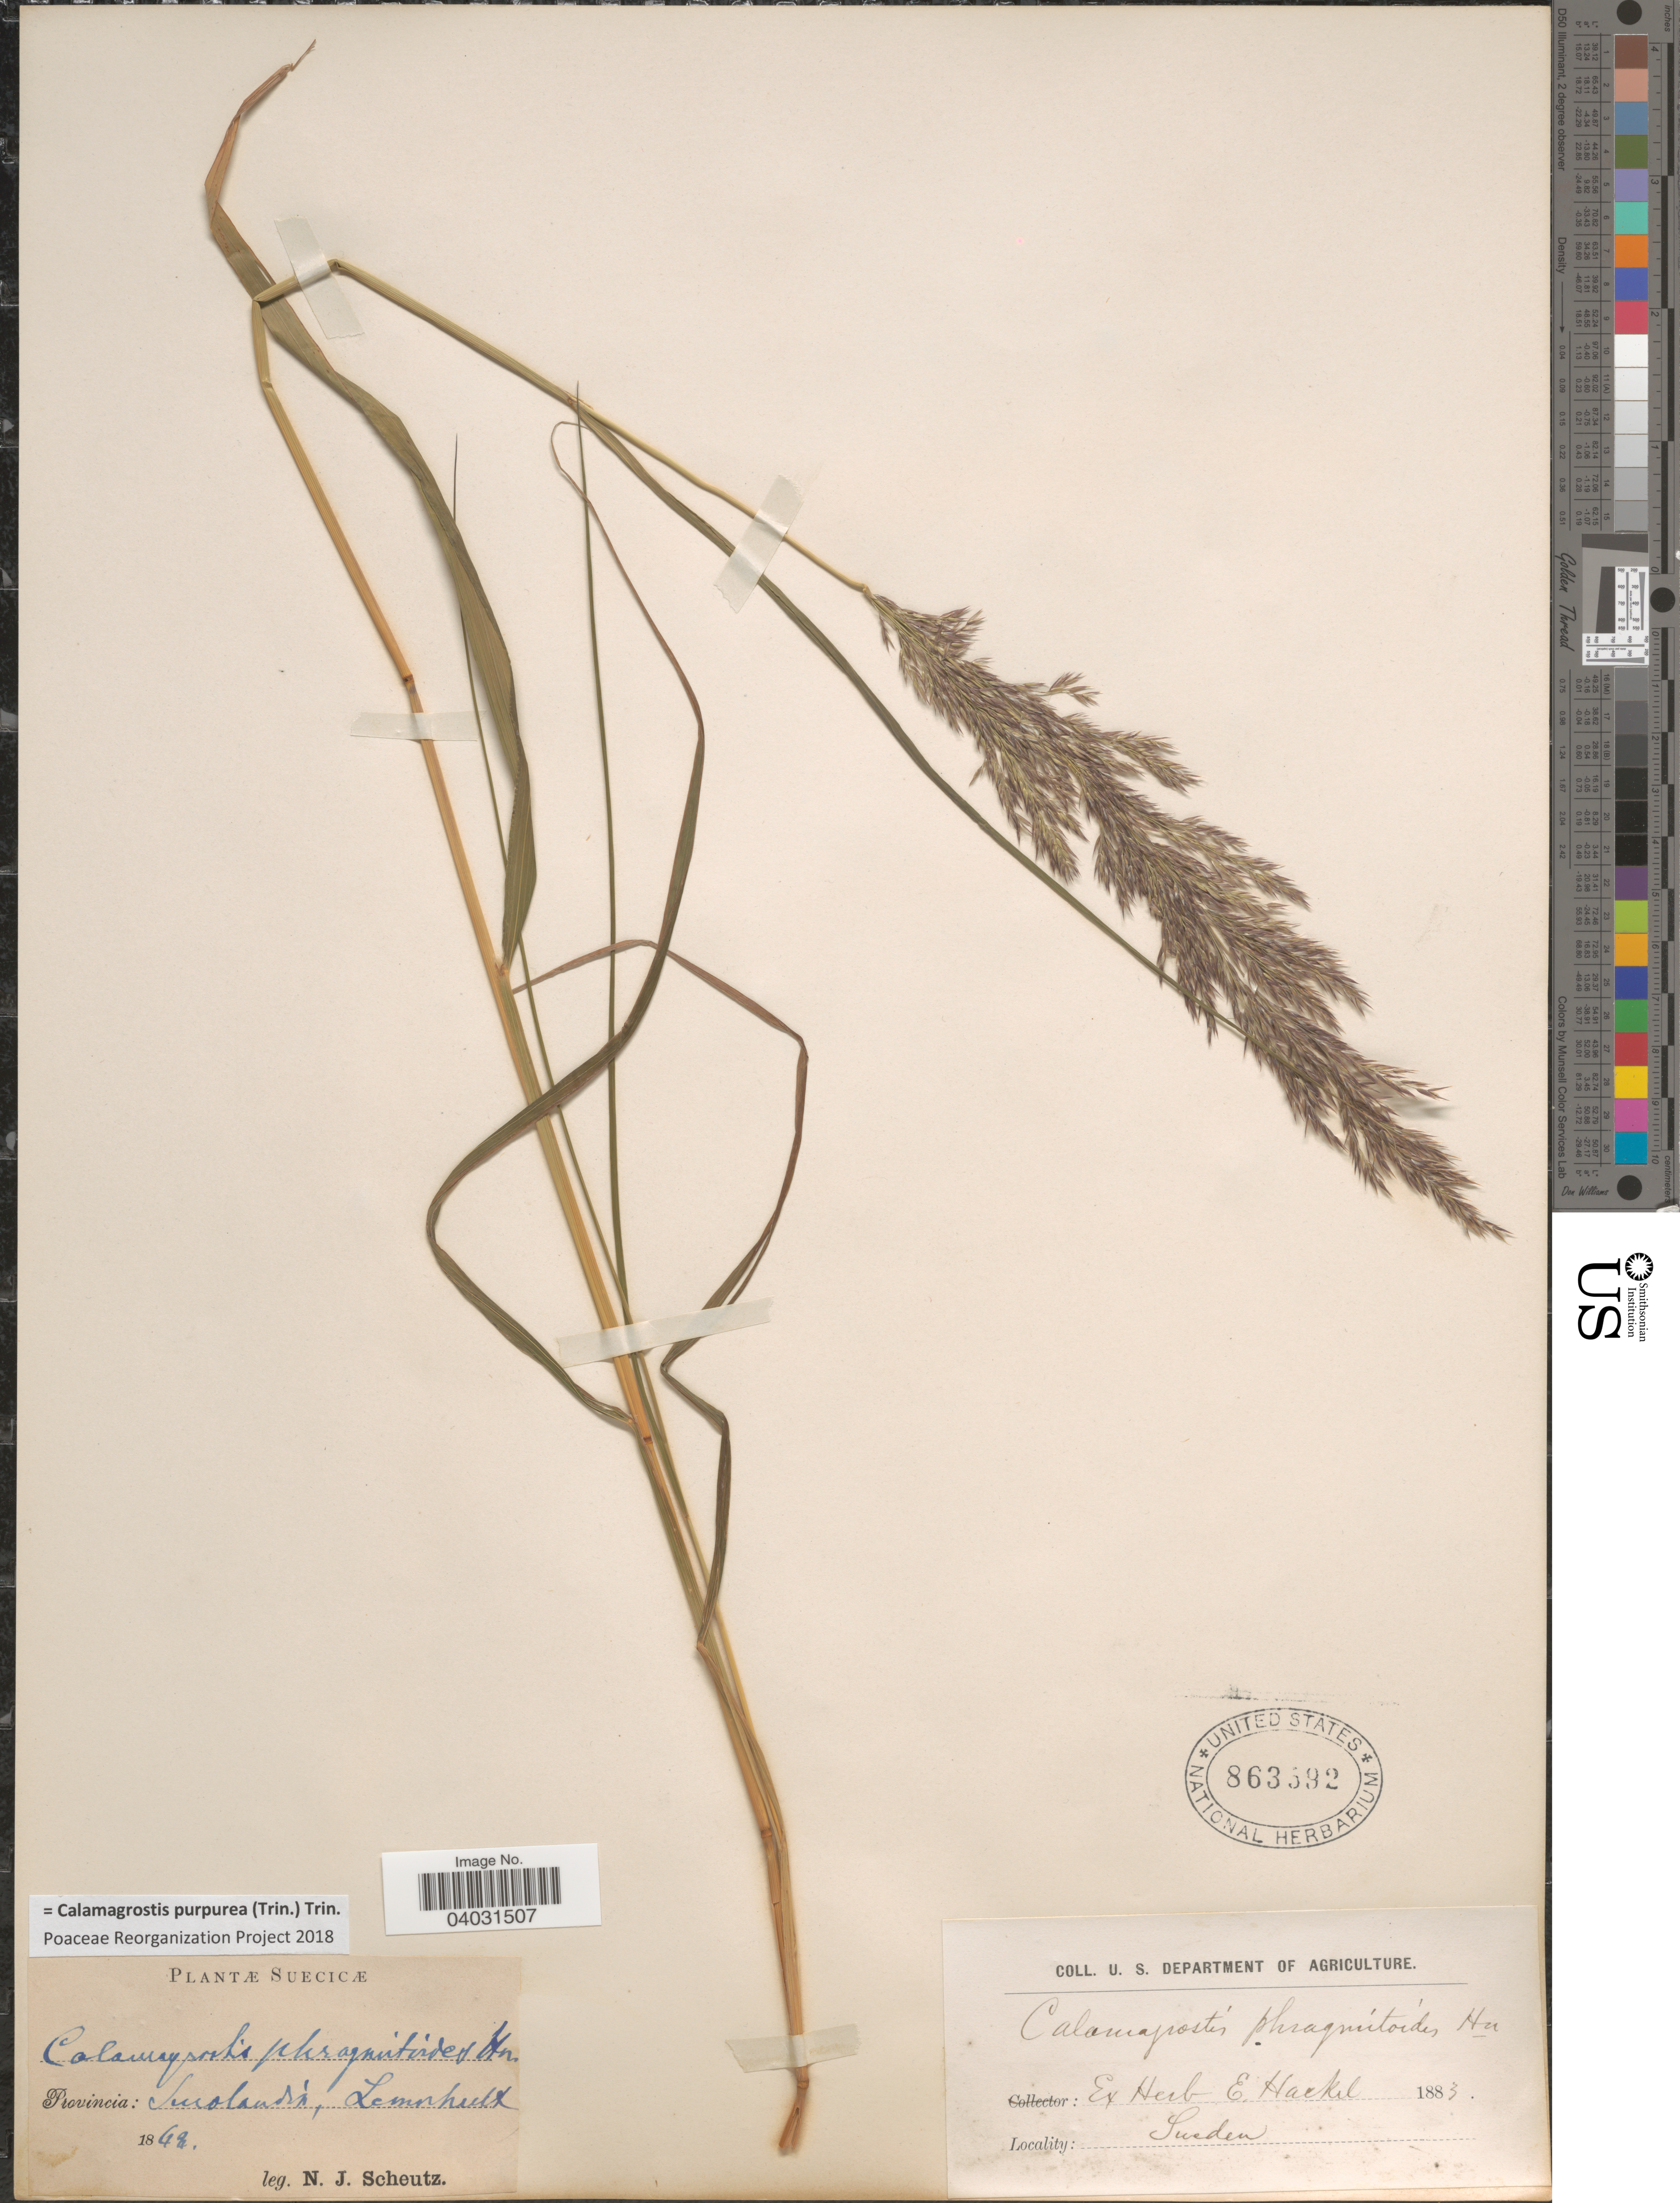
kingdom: Plantae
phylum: Tracheophyta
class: Liliopsida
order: Poales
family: Poaceae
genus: Calamagrostis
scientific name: Calamagrostis purpurea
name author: (Trin.) Trin.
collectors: N. Scheutz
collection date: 1848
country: Sweden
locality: Suecicæ. Provincia: Smolanda, Lemnhult.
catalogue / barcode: US 863592